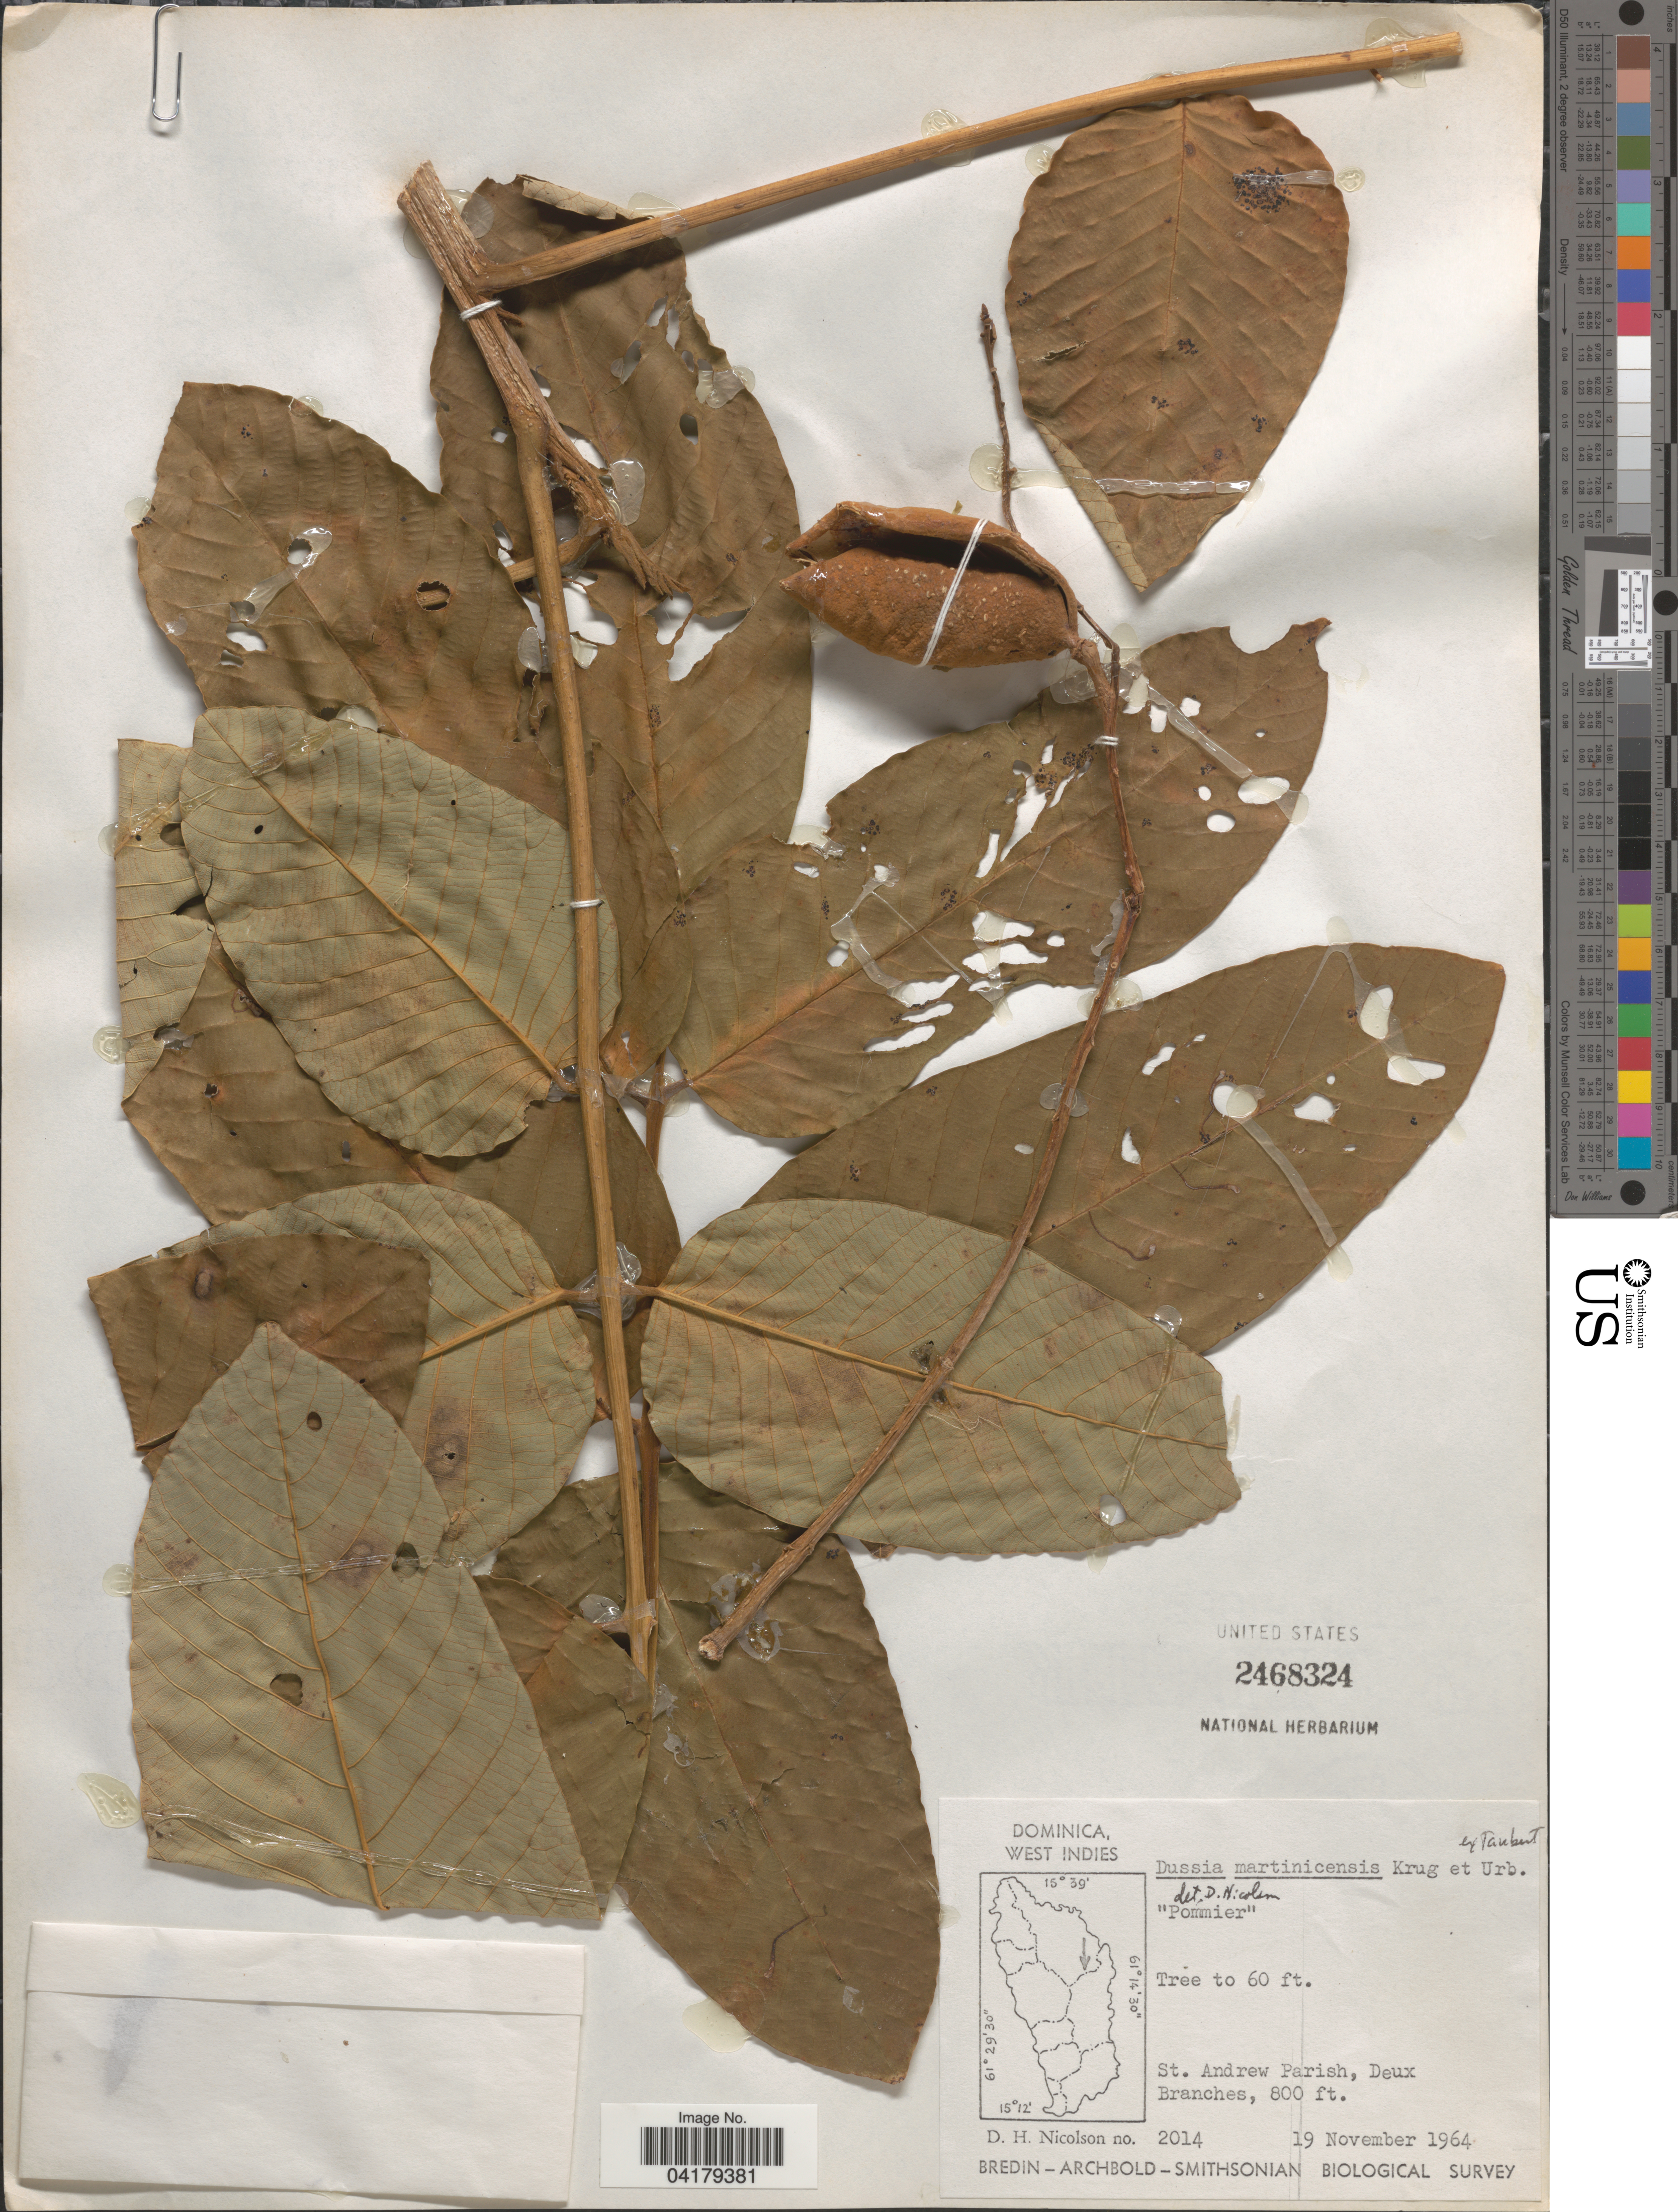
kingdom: Plantae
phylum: Tracheophyta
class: Magnoliopsida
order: Fabales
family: Fabaceae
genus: Dussia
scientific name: Dussia martinicensis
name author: Krug & Urb. ex Taub.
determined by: Nicolson, Alice C.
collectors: D. H. Nicolson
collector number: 2014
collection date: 1964-11-19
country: Dominica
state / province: St. Andrew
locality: St. Andrew Parish, Deux Branches. Bredin-Archbold-Smithsonian Biological Survey.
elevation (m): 244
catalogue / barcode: US 2468324